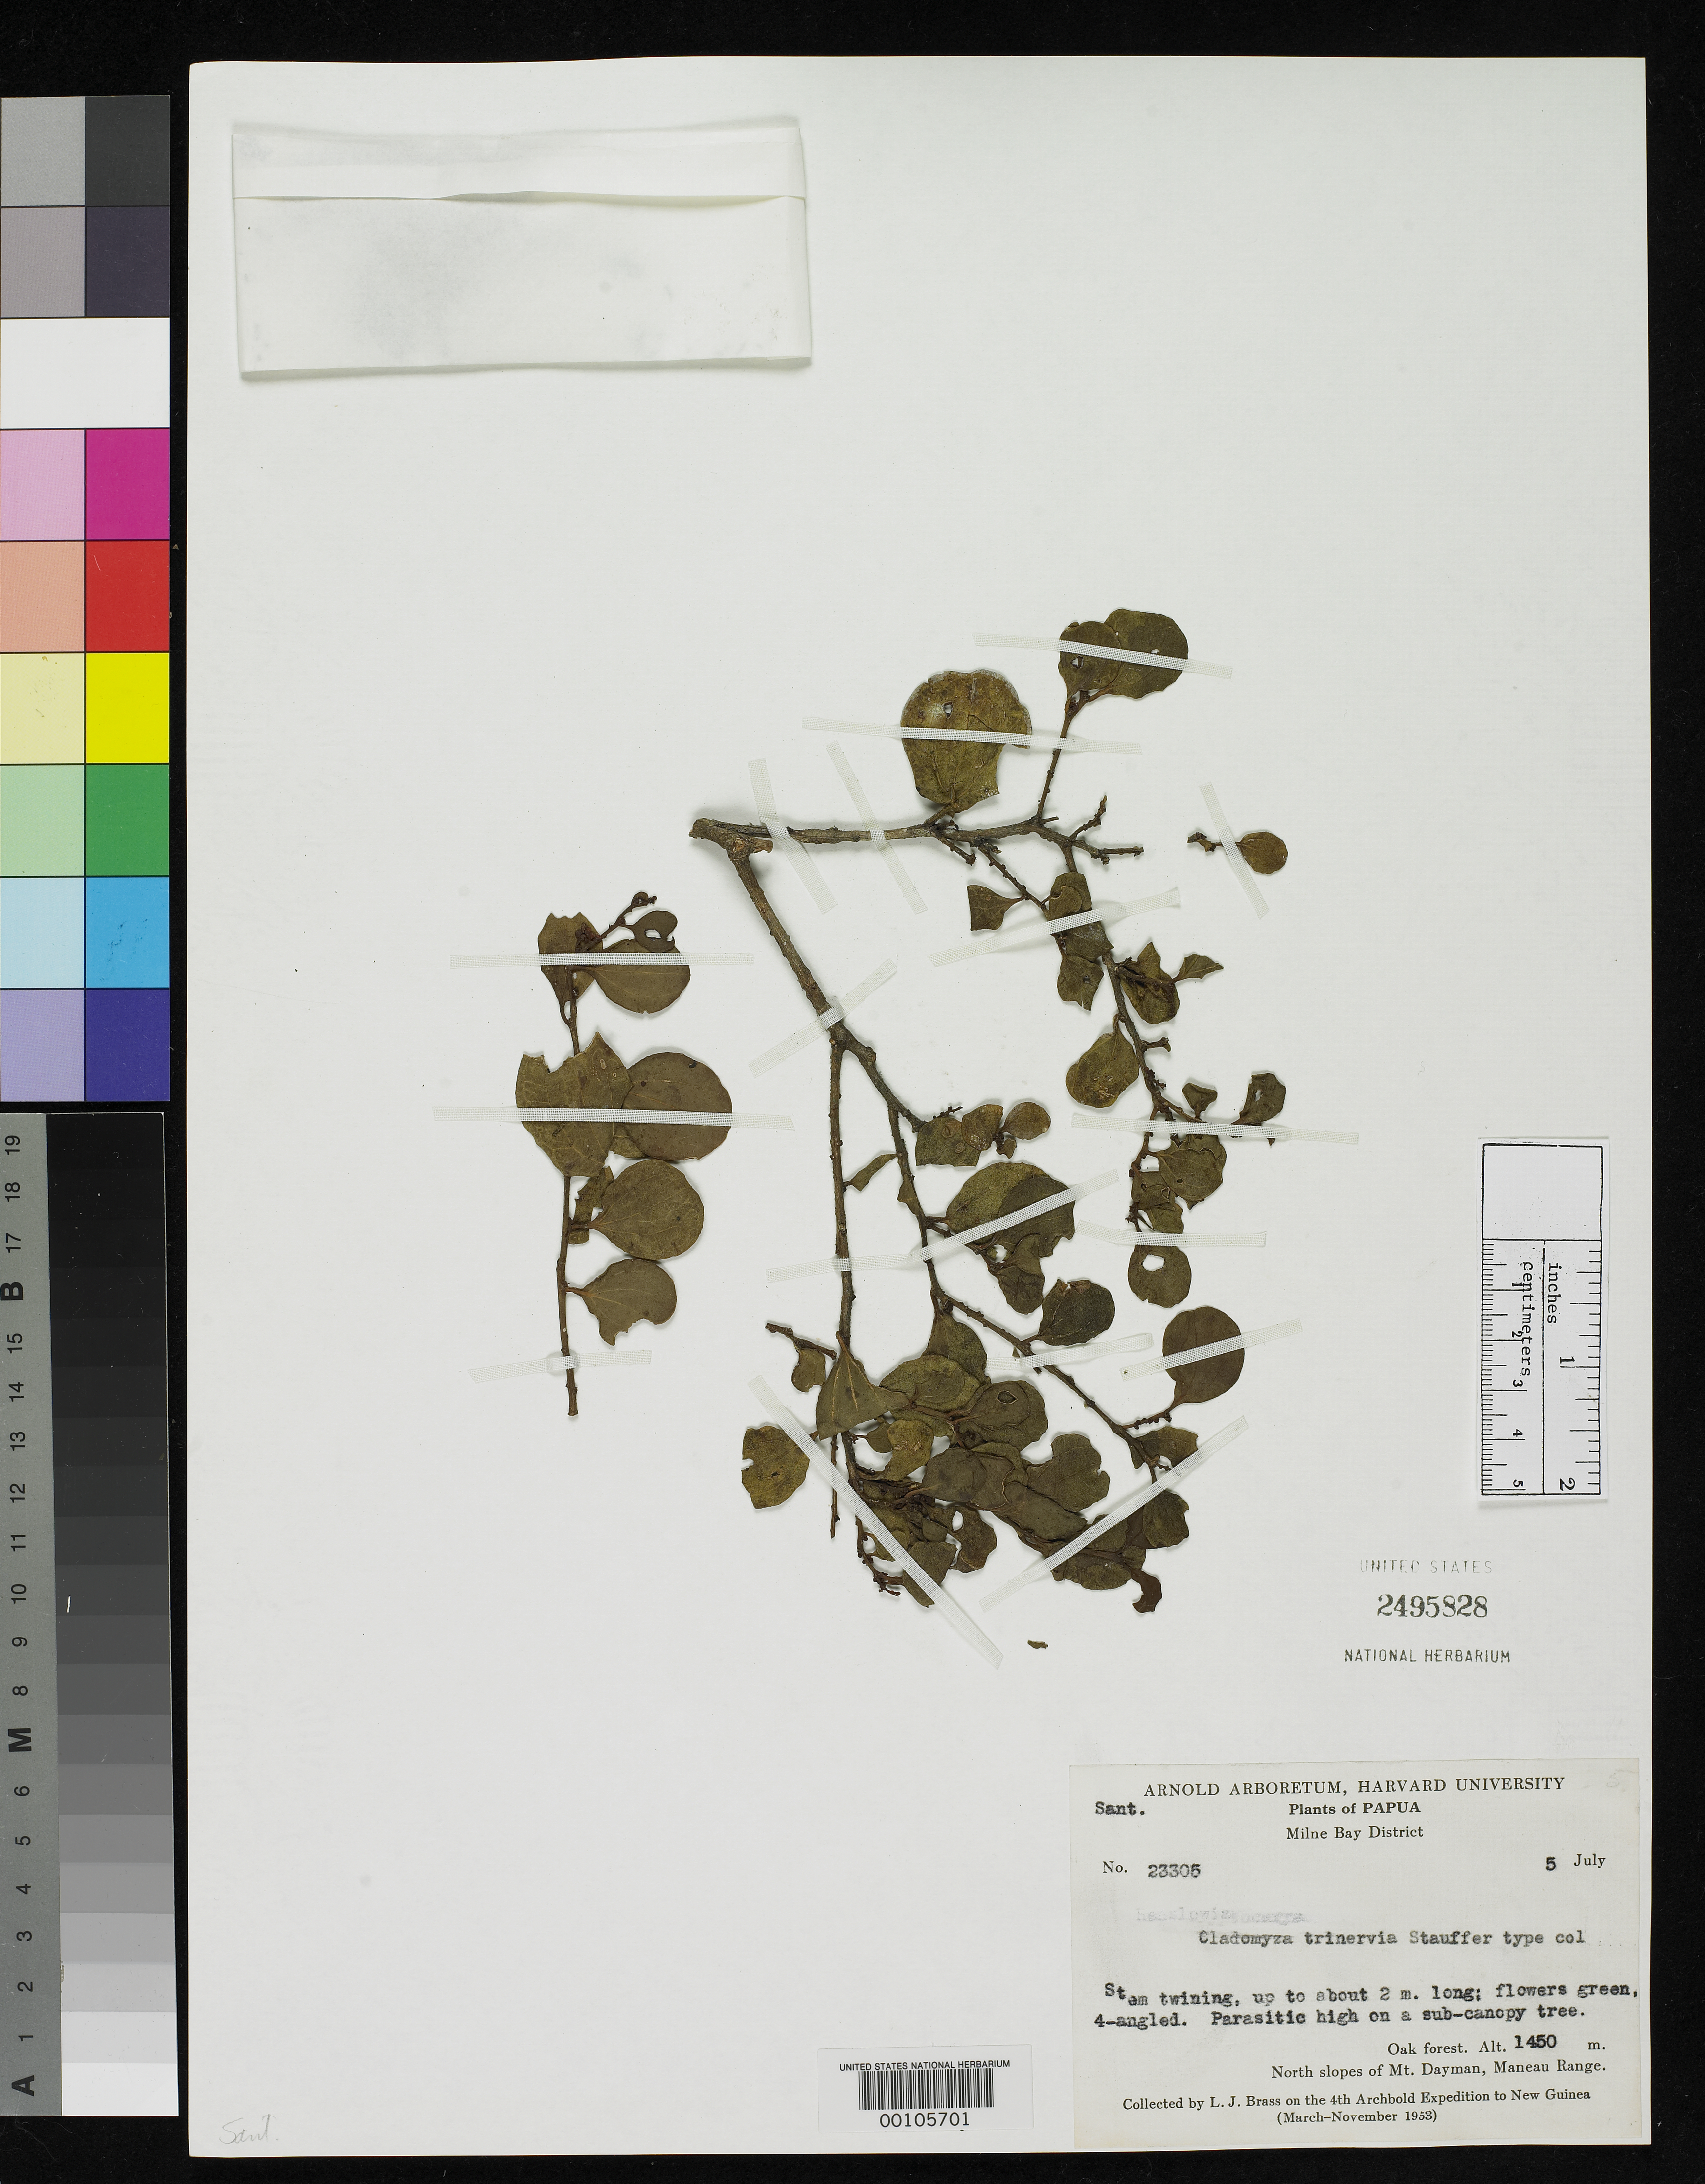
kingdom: Plantae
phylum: Tracheophyta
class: Magnoliopsida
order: Santalales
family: Amphorogynaceae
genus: Cladomyza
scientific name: Cladomyza trinervia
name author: Stauffer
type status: Isotype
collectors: L. J. Brass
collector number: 23305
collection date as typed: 05 Jul 1923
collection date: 1923-07-05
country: Papua New Guinea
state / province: Milne Bay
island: New Guinea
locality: Mt. Dayman.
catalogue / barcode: US 2495828